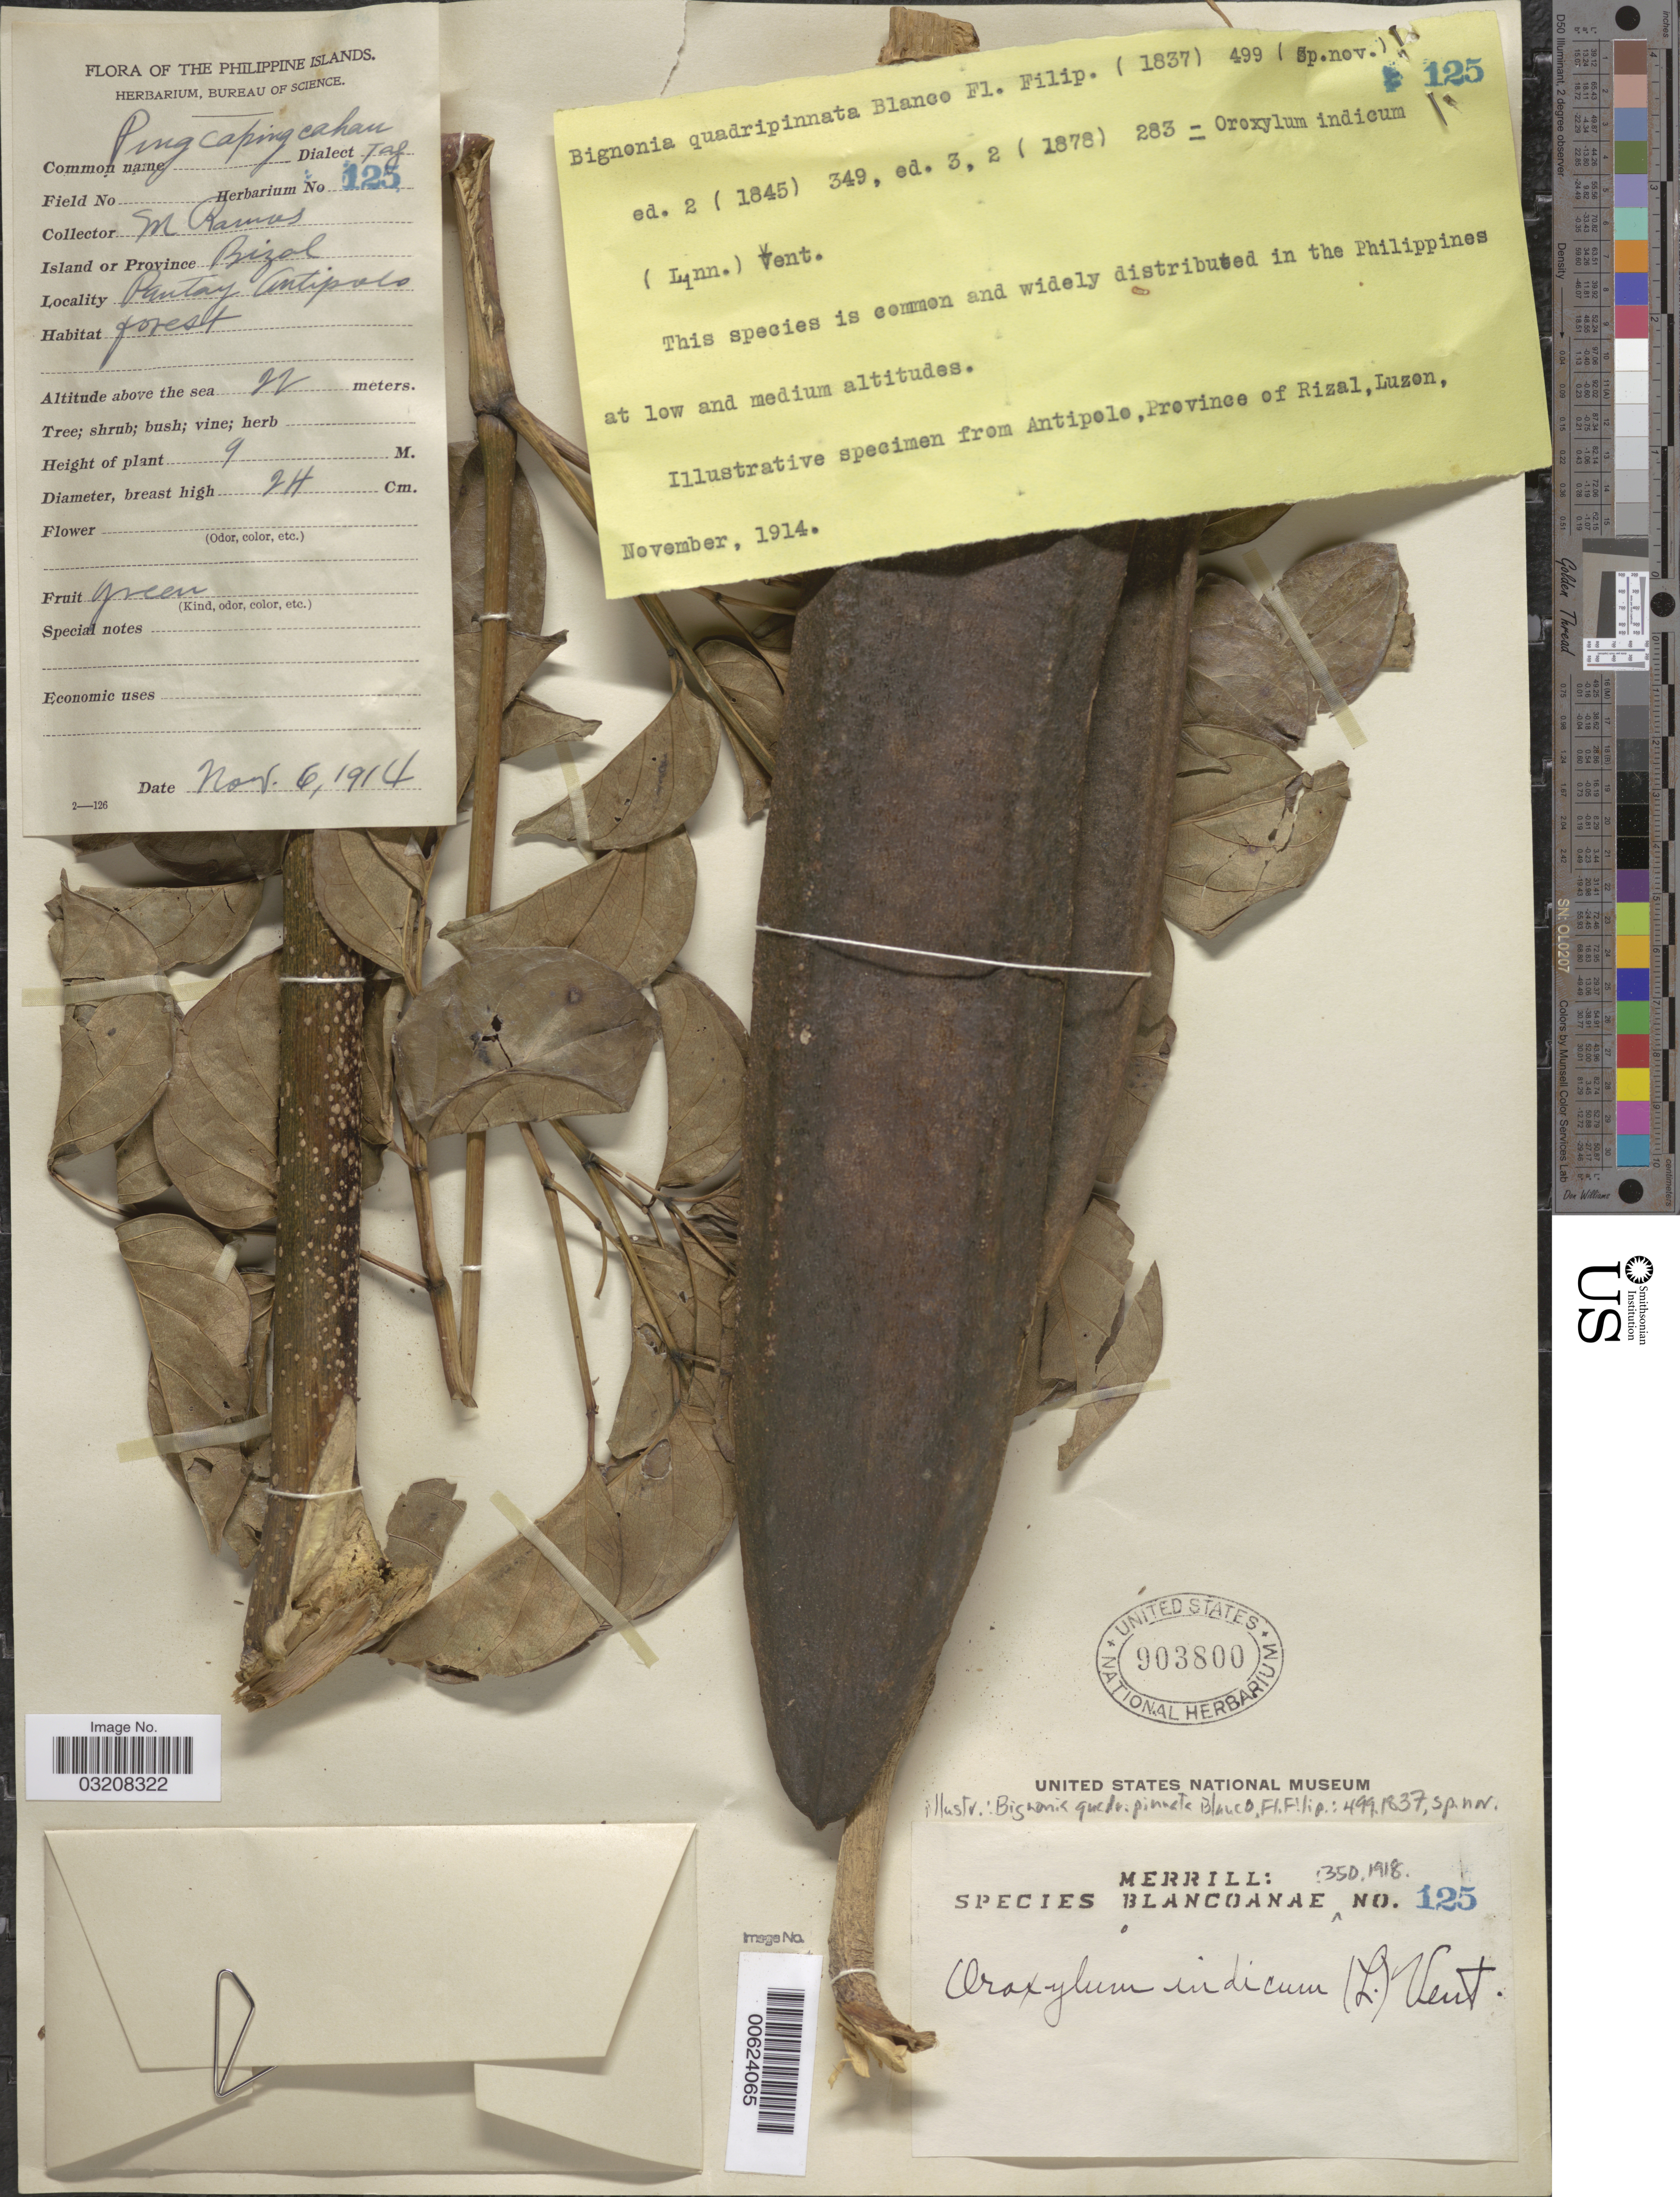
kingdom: Plantae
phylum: Tracheophyta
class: Magnoliopsida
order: Lamiales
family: Bignoniaceae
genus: Oroxylum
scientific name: Oroxylum indicum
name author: (L.) Kurz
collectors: M. Ramos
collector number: Sp. Blancoan. 0125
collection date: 1914-11-06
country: Philippines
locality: Pantay Antipolo, Province of Rizal, Luzon.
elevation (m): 22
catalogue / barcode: US 903800